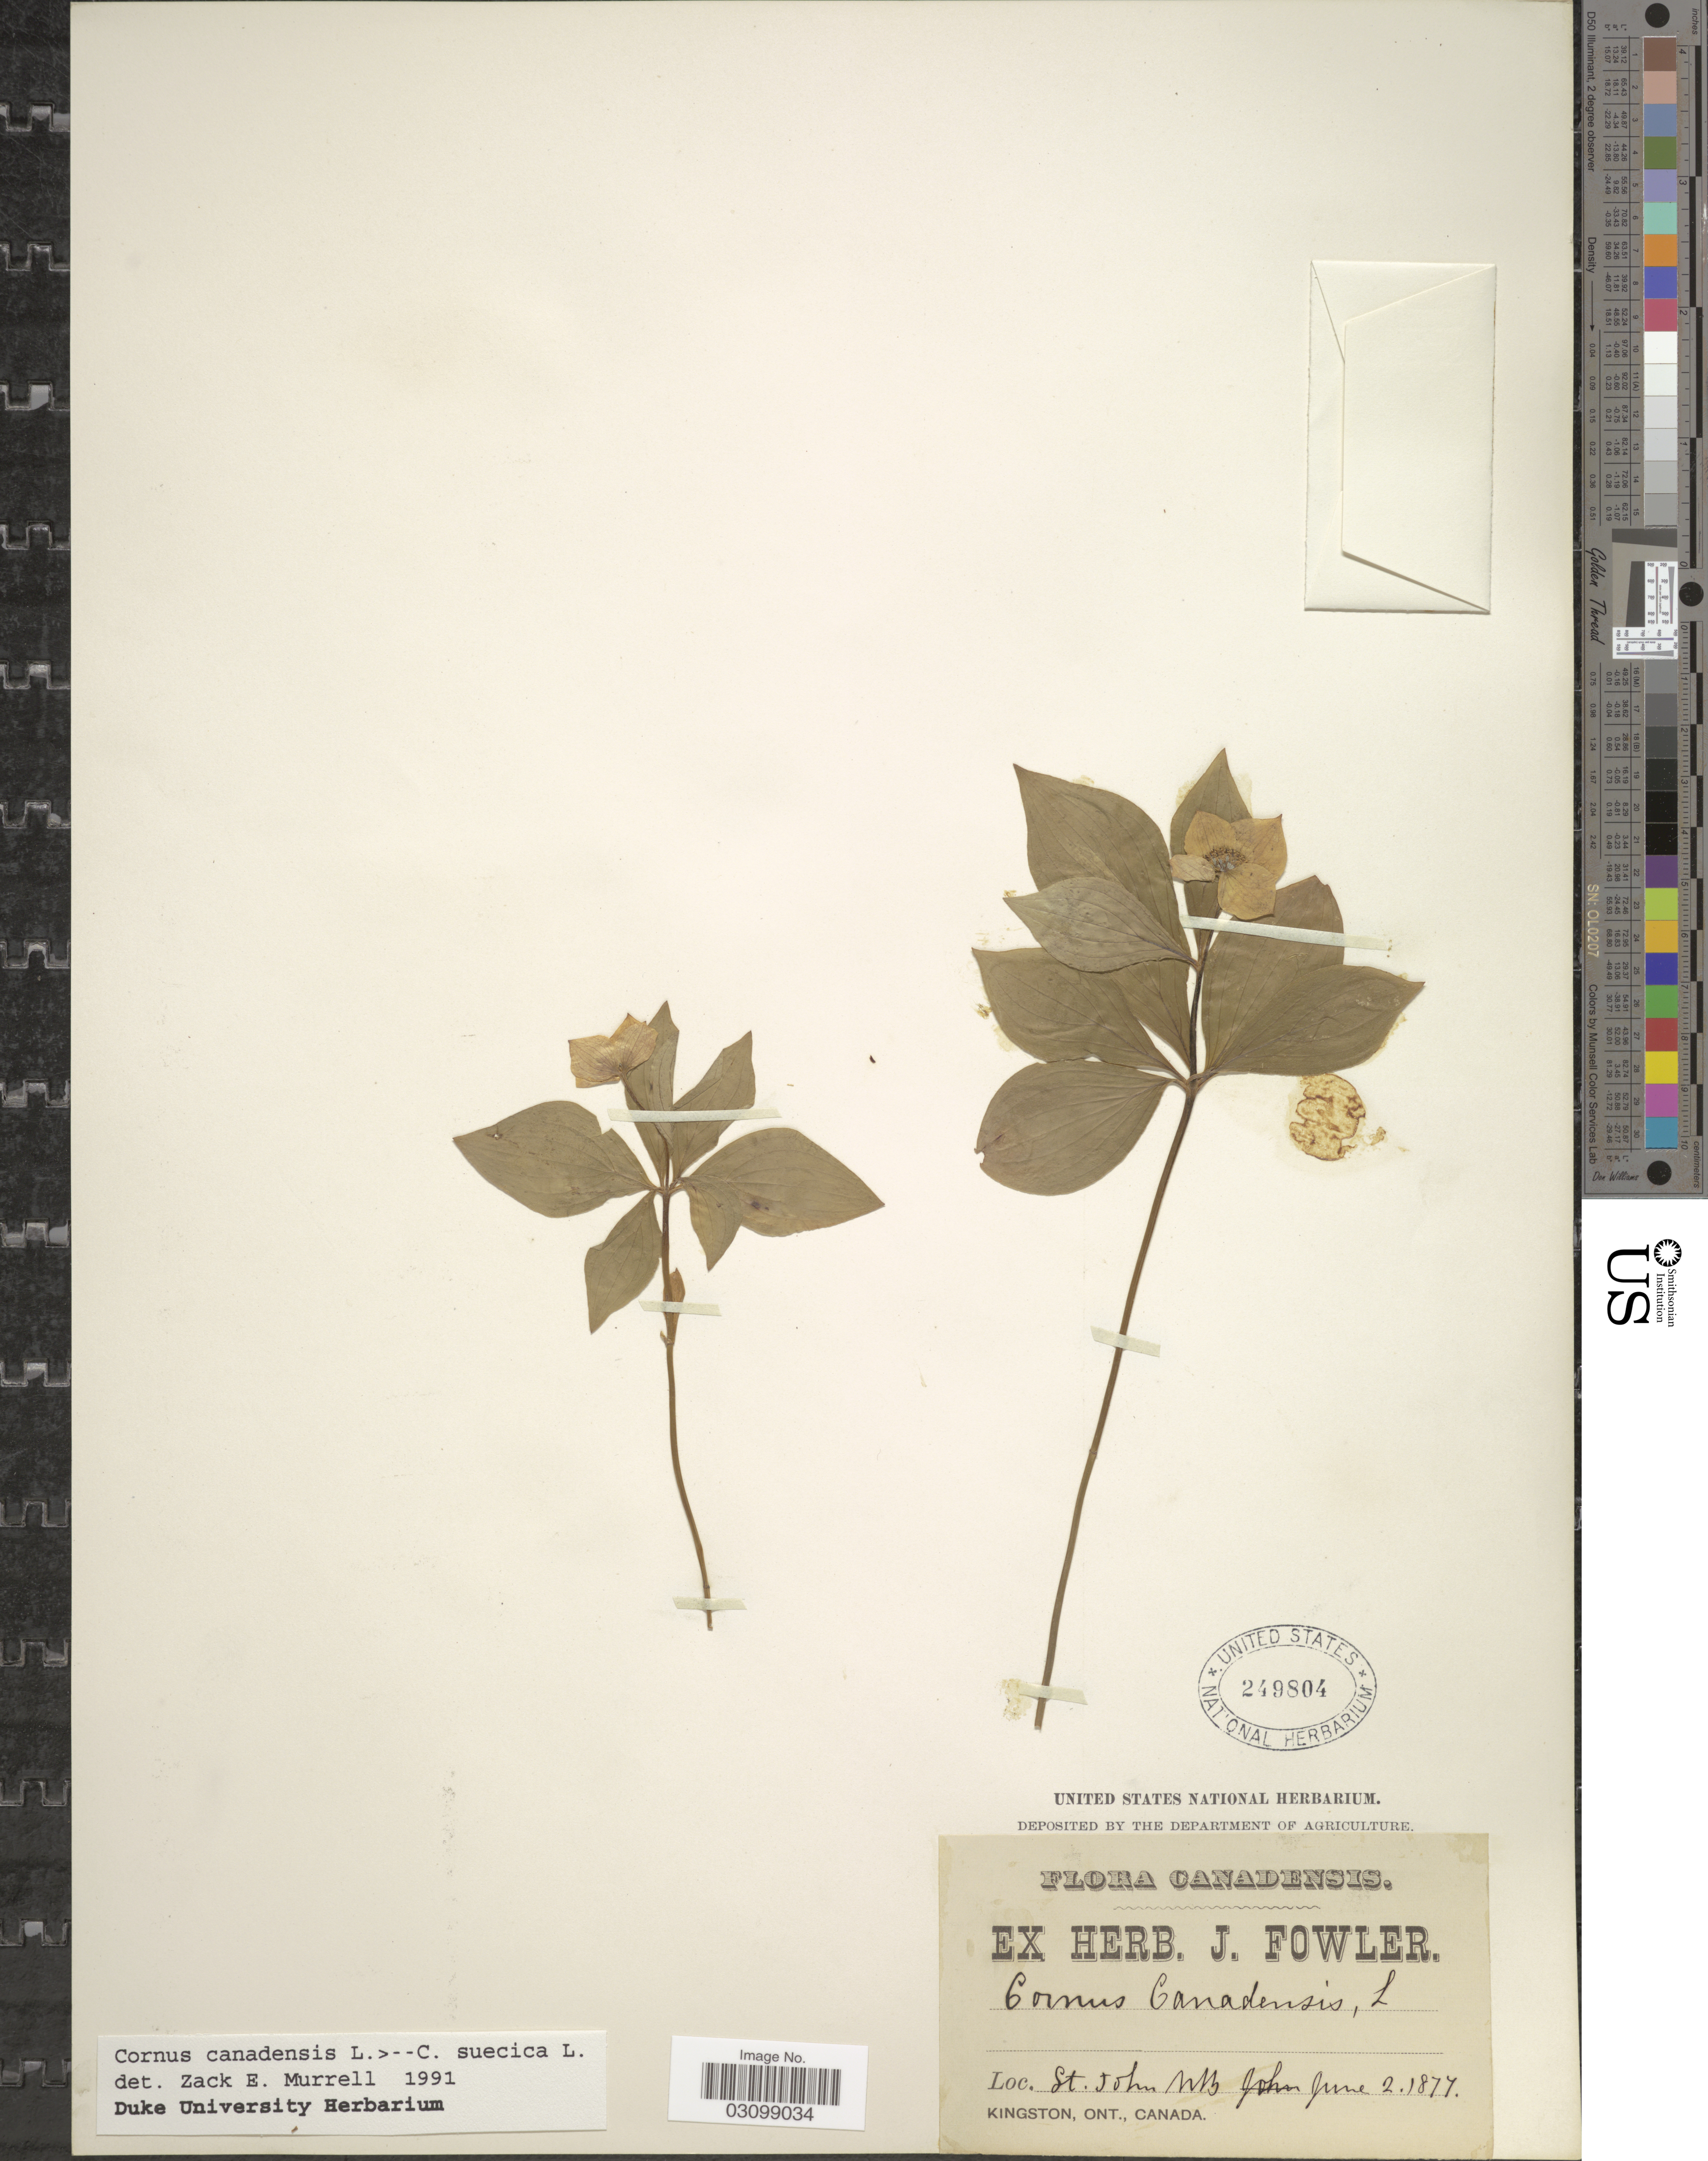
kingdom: Plantae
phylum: Tracheophyta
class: Magnoliopsida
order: Cornales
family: Cornaceae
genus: Cornus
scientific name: Cornus sp.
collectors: ex herb. J. Fowler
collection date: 1877-06-02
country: Canada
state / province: New Brunswick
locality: St. John, NB.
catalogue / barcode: US 249804